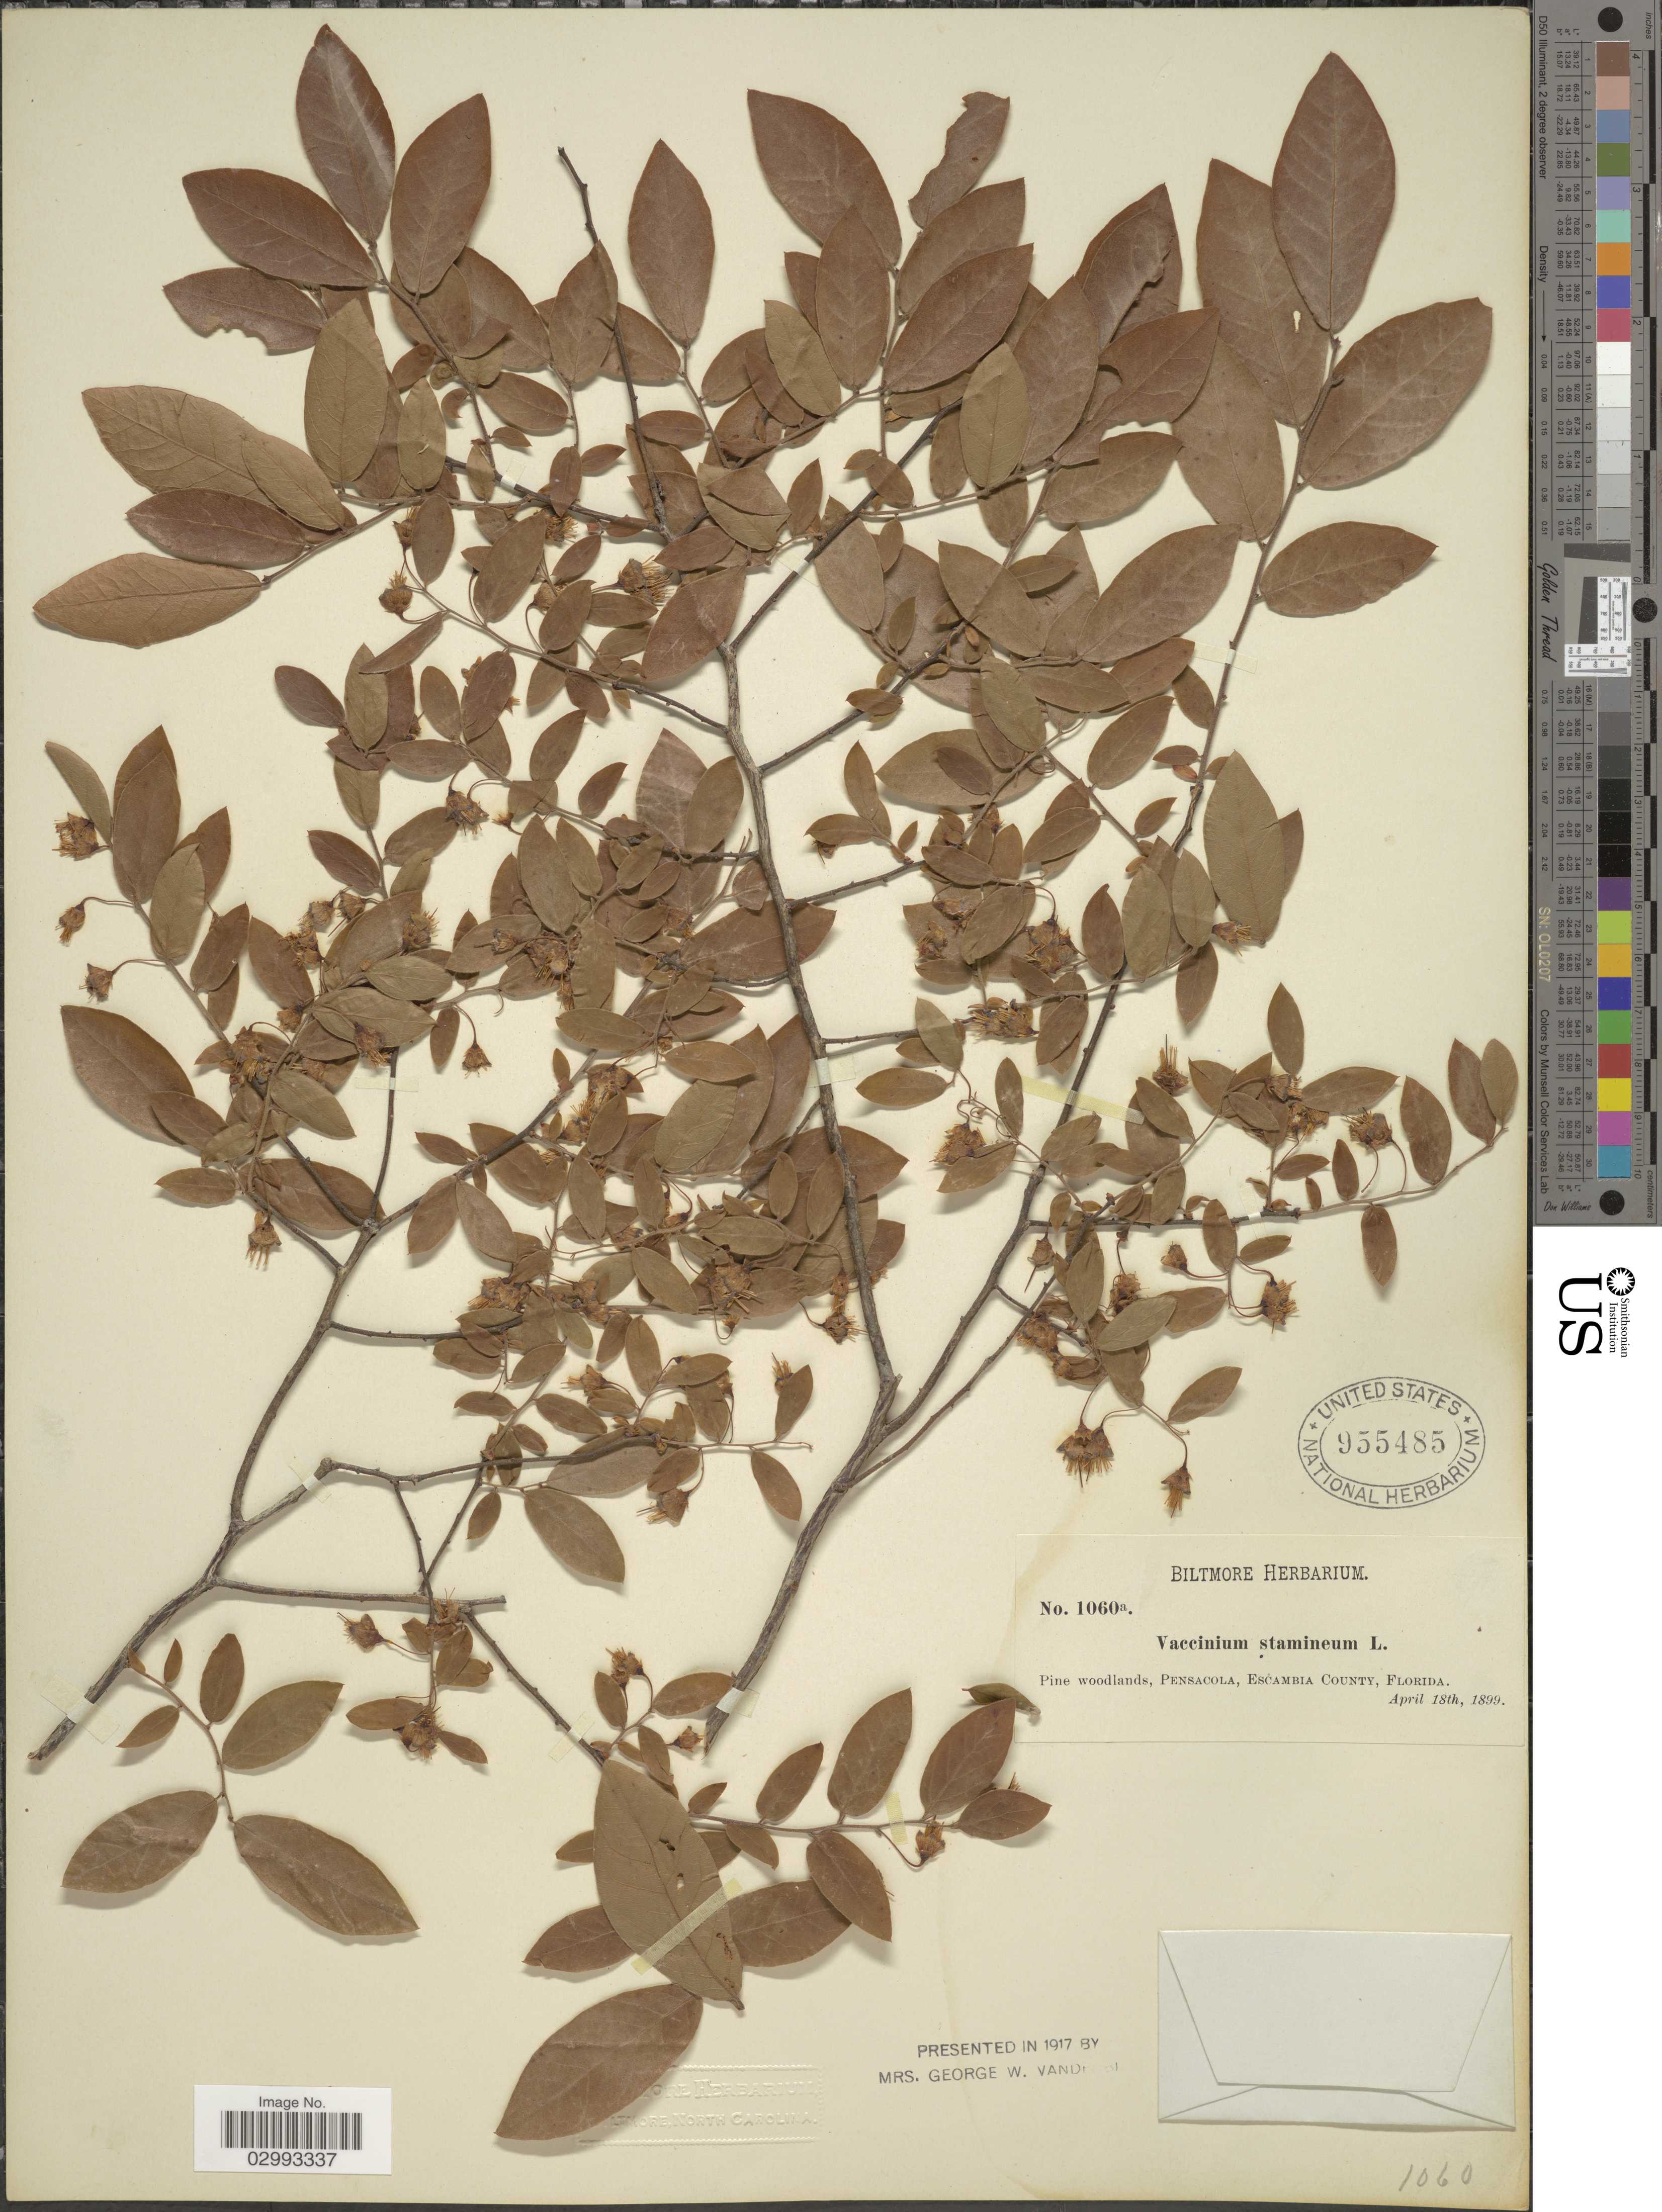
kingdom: Plantae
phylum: Tracheophyta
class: Magnoliopsida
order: Ericales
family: Ericaceae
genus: Polycodium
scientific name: Polycodium stamineum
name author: (L.) Greene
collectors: ex herb. Biltmore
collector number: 1060a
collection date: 1899-04-18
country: United States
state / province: Florida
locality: Pensacola, Escambia County.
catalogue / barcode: US 955485